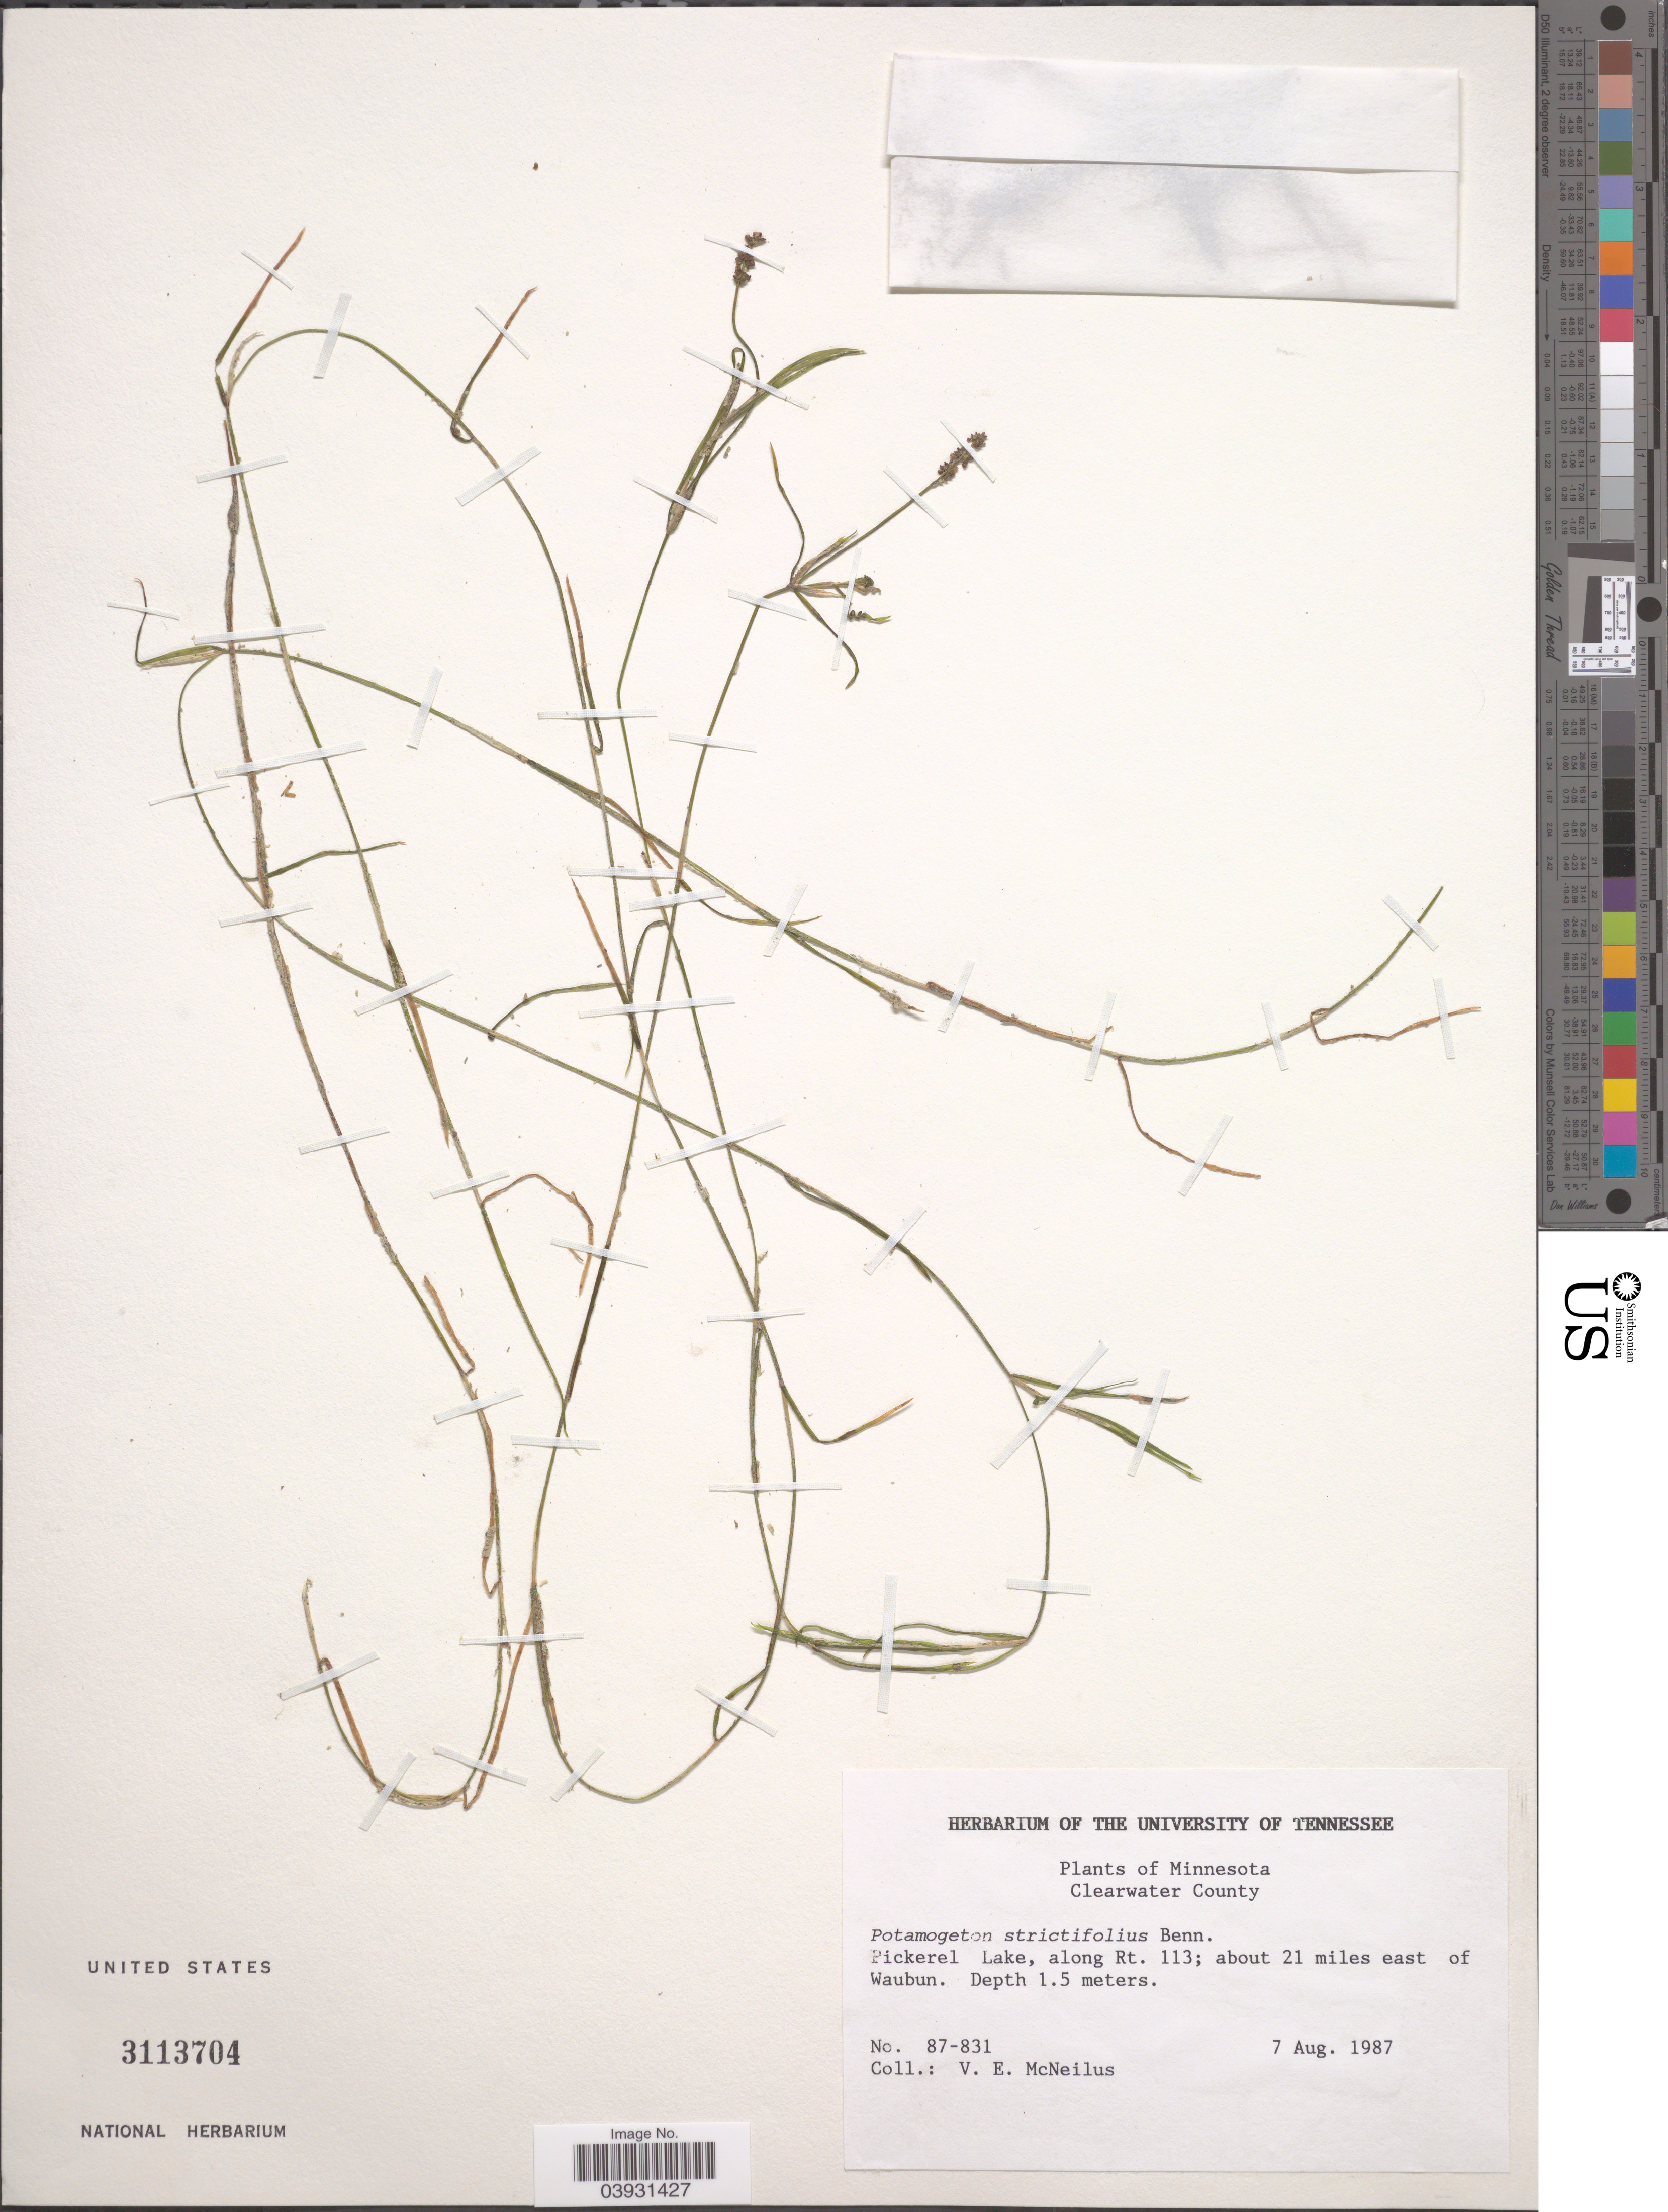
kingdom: Plantae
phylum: Tracheophyta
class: Liliopsida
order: Alismatales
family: Potamogetonaceae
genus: Potamogeton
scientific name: Potamogeton strictifolius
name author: A. Benn.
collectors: V. Mcneilus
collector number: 87-831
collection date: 1987-08-07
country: United States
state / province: Minnesota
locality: Clearwater County. Pickerel Lake, along Rt. 113; about 21 miles east of Waubun.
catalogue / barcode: US 3113704